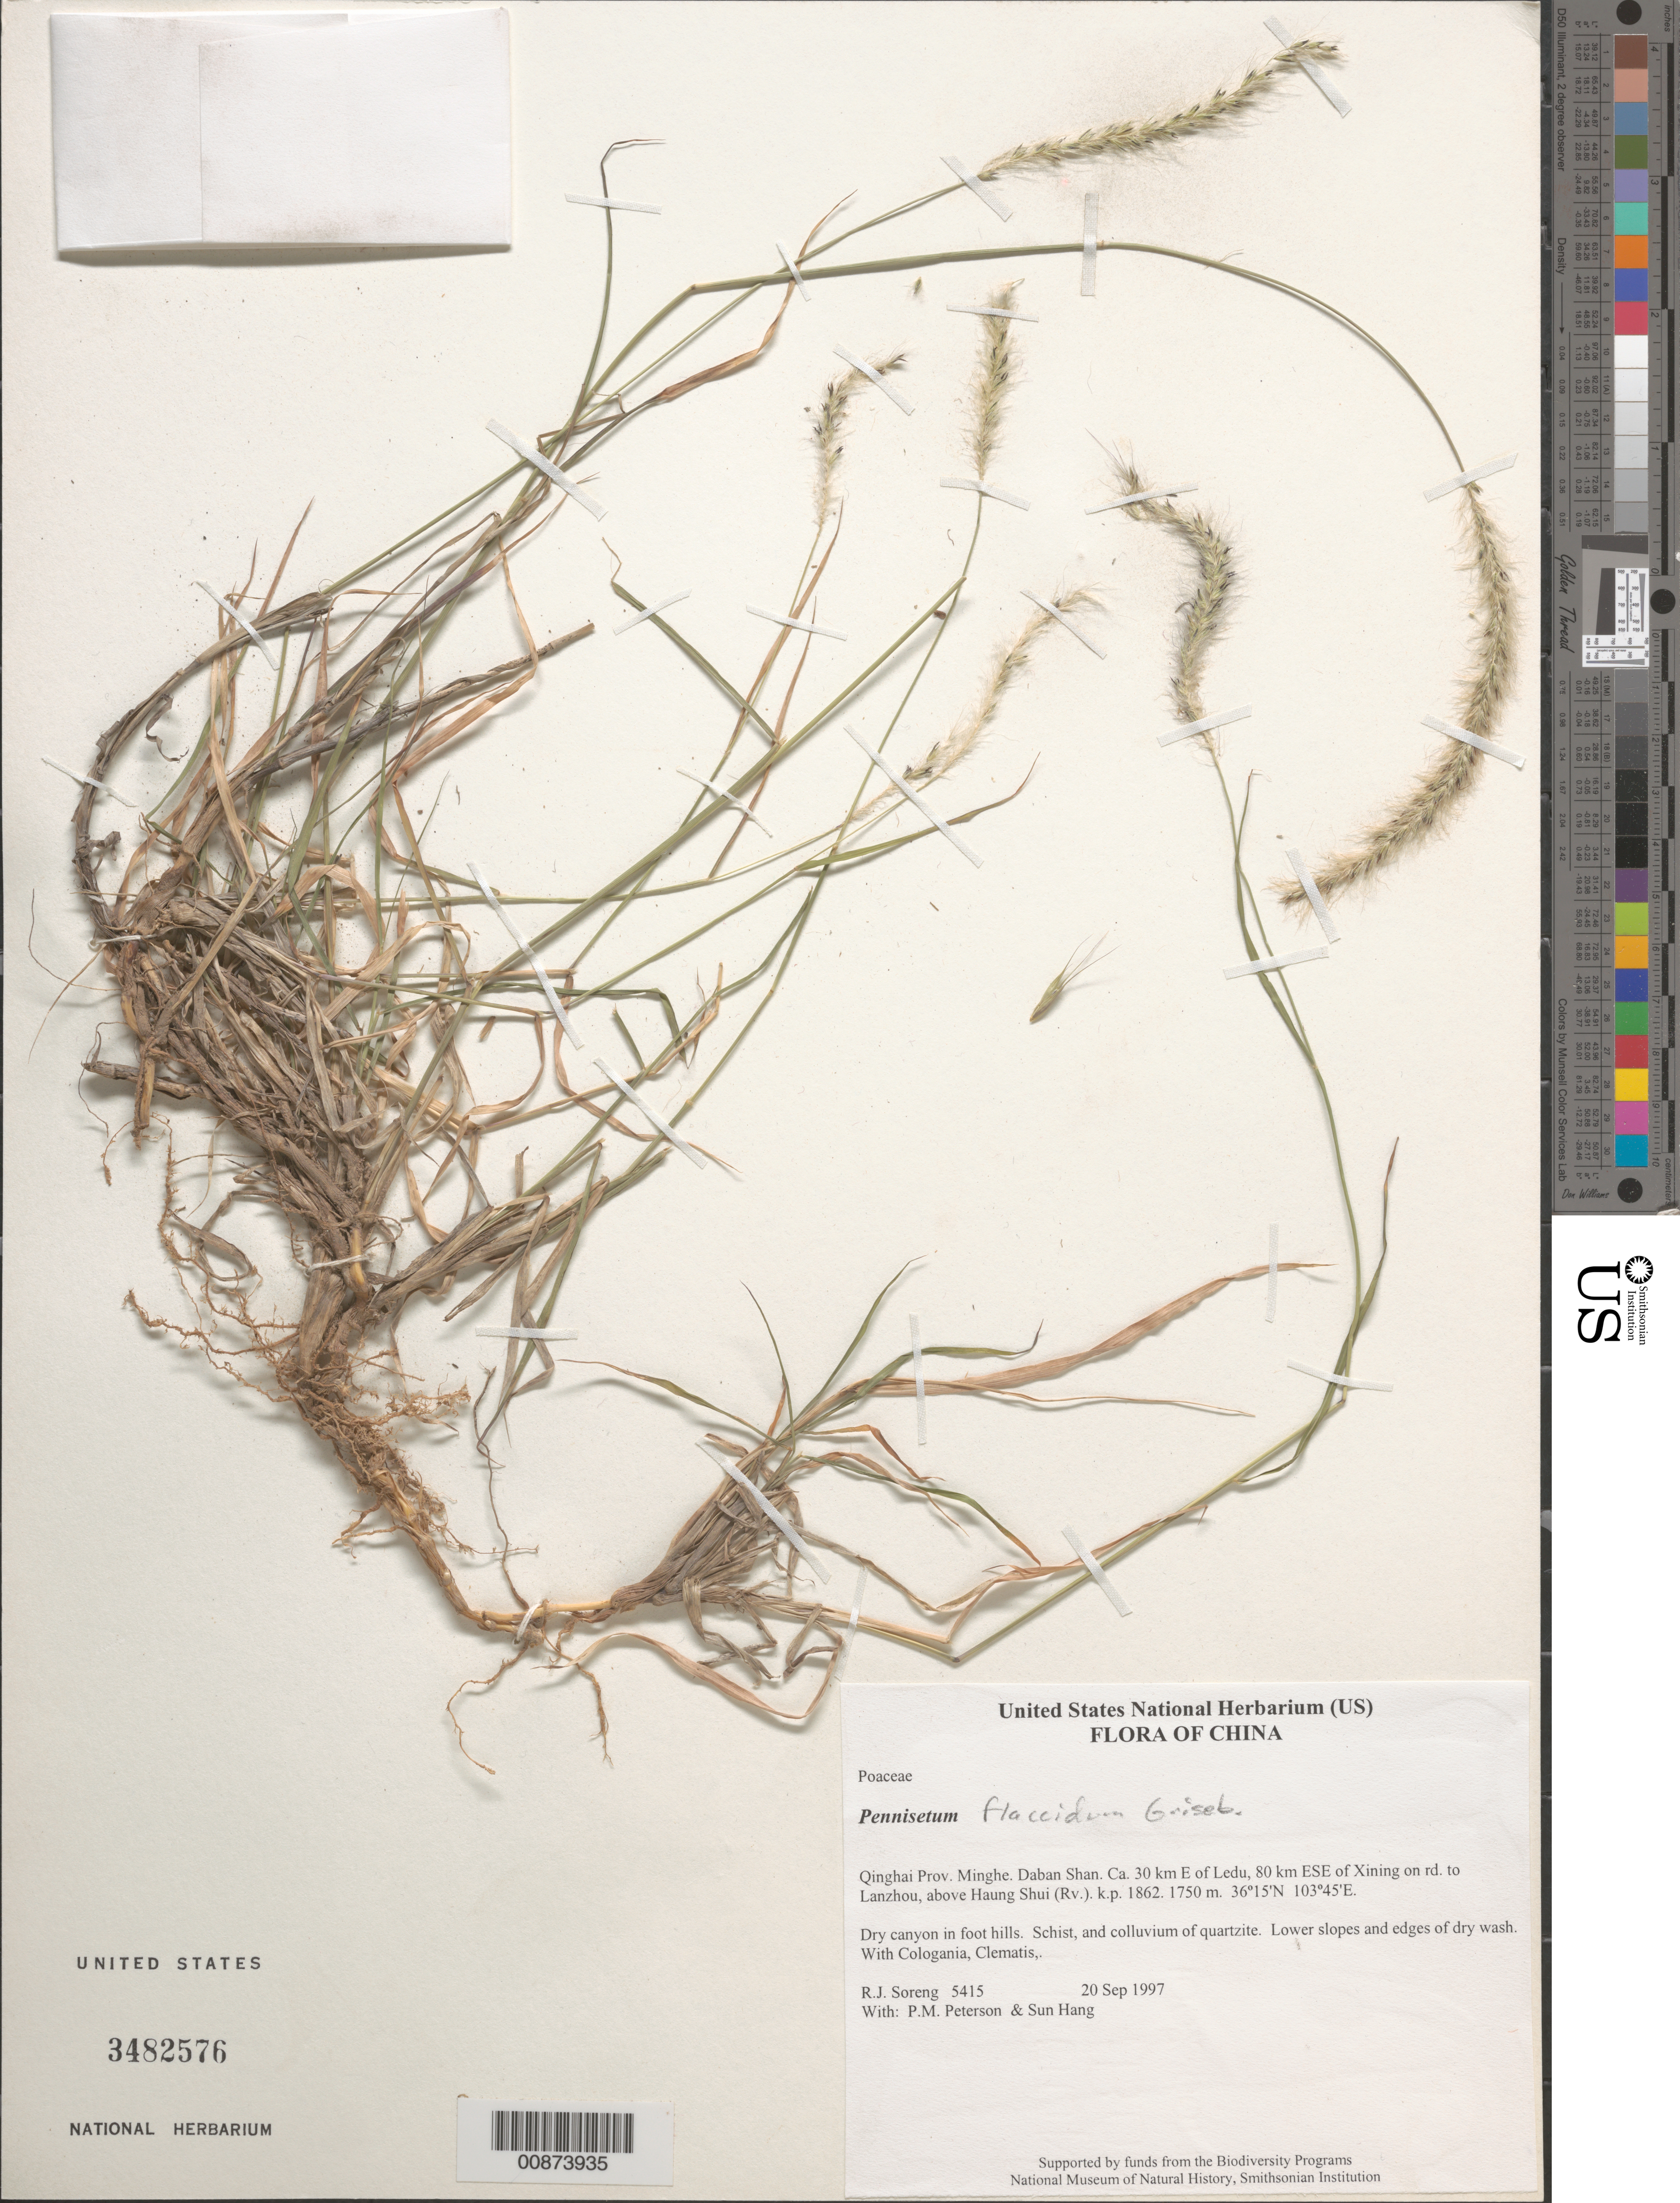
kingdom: Plantae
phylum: Tracheophyta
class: Liliopsida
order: Poales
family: Poaceae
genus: Pennisetum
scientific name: Pennisetum flaccidum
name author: Griseb.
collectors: R. J. Soreng, P. M. Peterson & Sun Hang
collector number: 5415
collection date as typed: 20 Sep 1997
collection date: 1997-09-20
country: China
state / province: Qinghai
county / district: Minghe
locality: Daban Shan. Ca. 30 km E of Ledu, 80 km ESE of Xining on rd. to Lanzhou, above Haung Shui (Rv.). k.p. 1862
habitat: Dry canyon in foot hills. Schist, and colluvium of quartzite. Lower slopes and edges of dry wash. With Cologania, Clematis,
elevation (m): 1750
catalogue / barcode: US 3482576